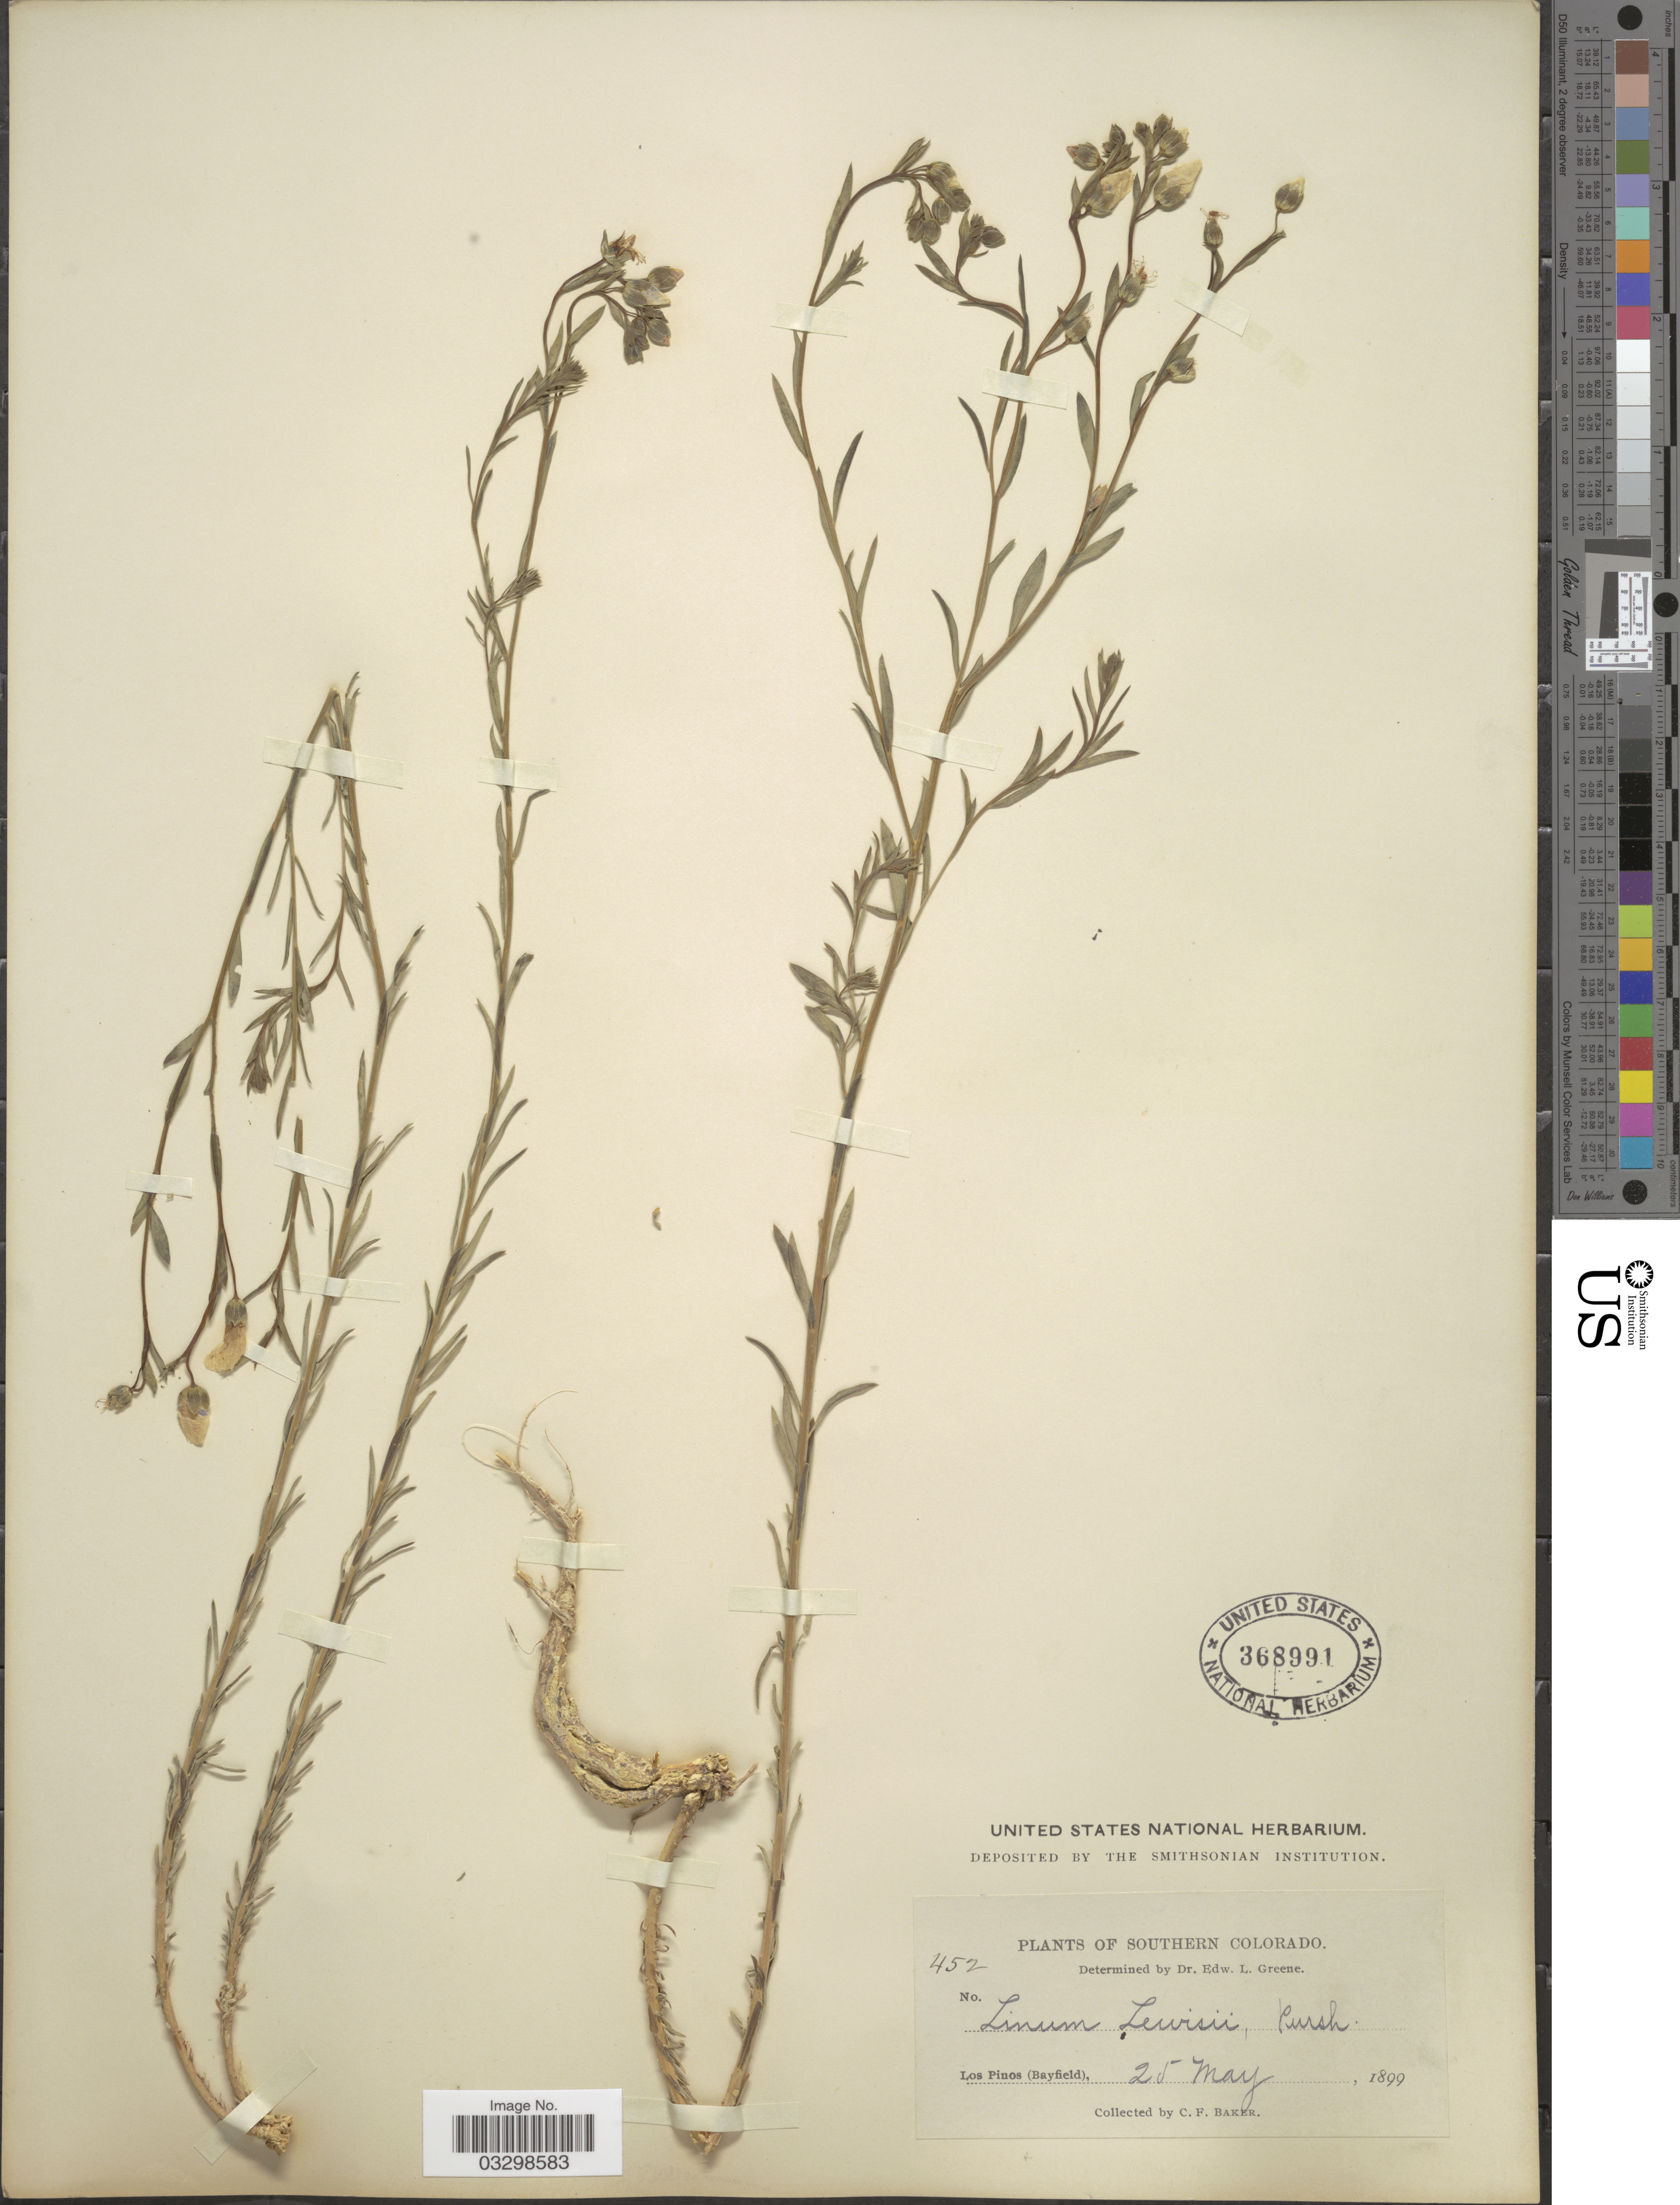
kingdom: Plantae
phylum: Tracheophyta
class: Magnoliopsida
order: Malpighiales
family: Linaceae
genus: Linum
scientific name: Linum lewisii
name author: Pursh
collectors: C. F. Baker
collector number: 452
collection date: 1899-05-25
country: United States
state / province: Colorado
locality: Southern Colorado. Los Pinos (Bayfield).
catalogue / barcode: US 368991